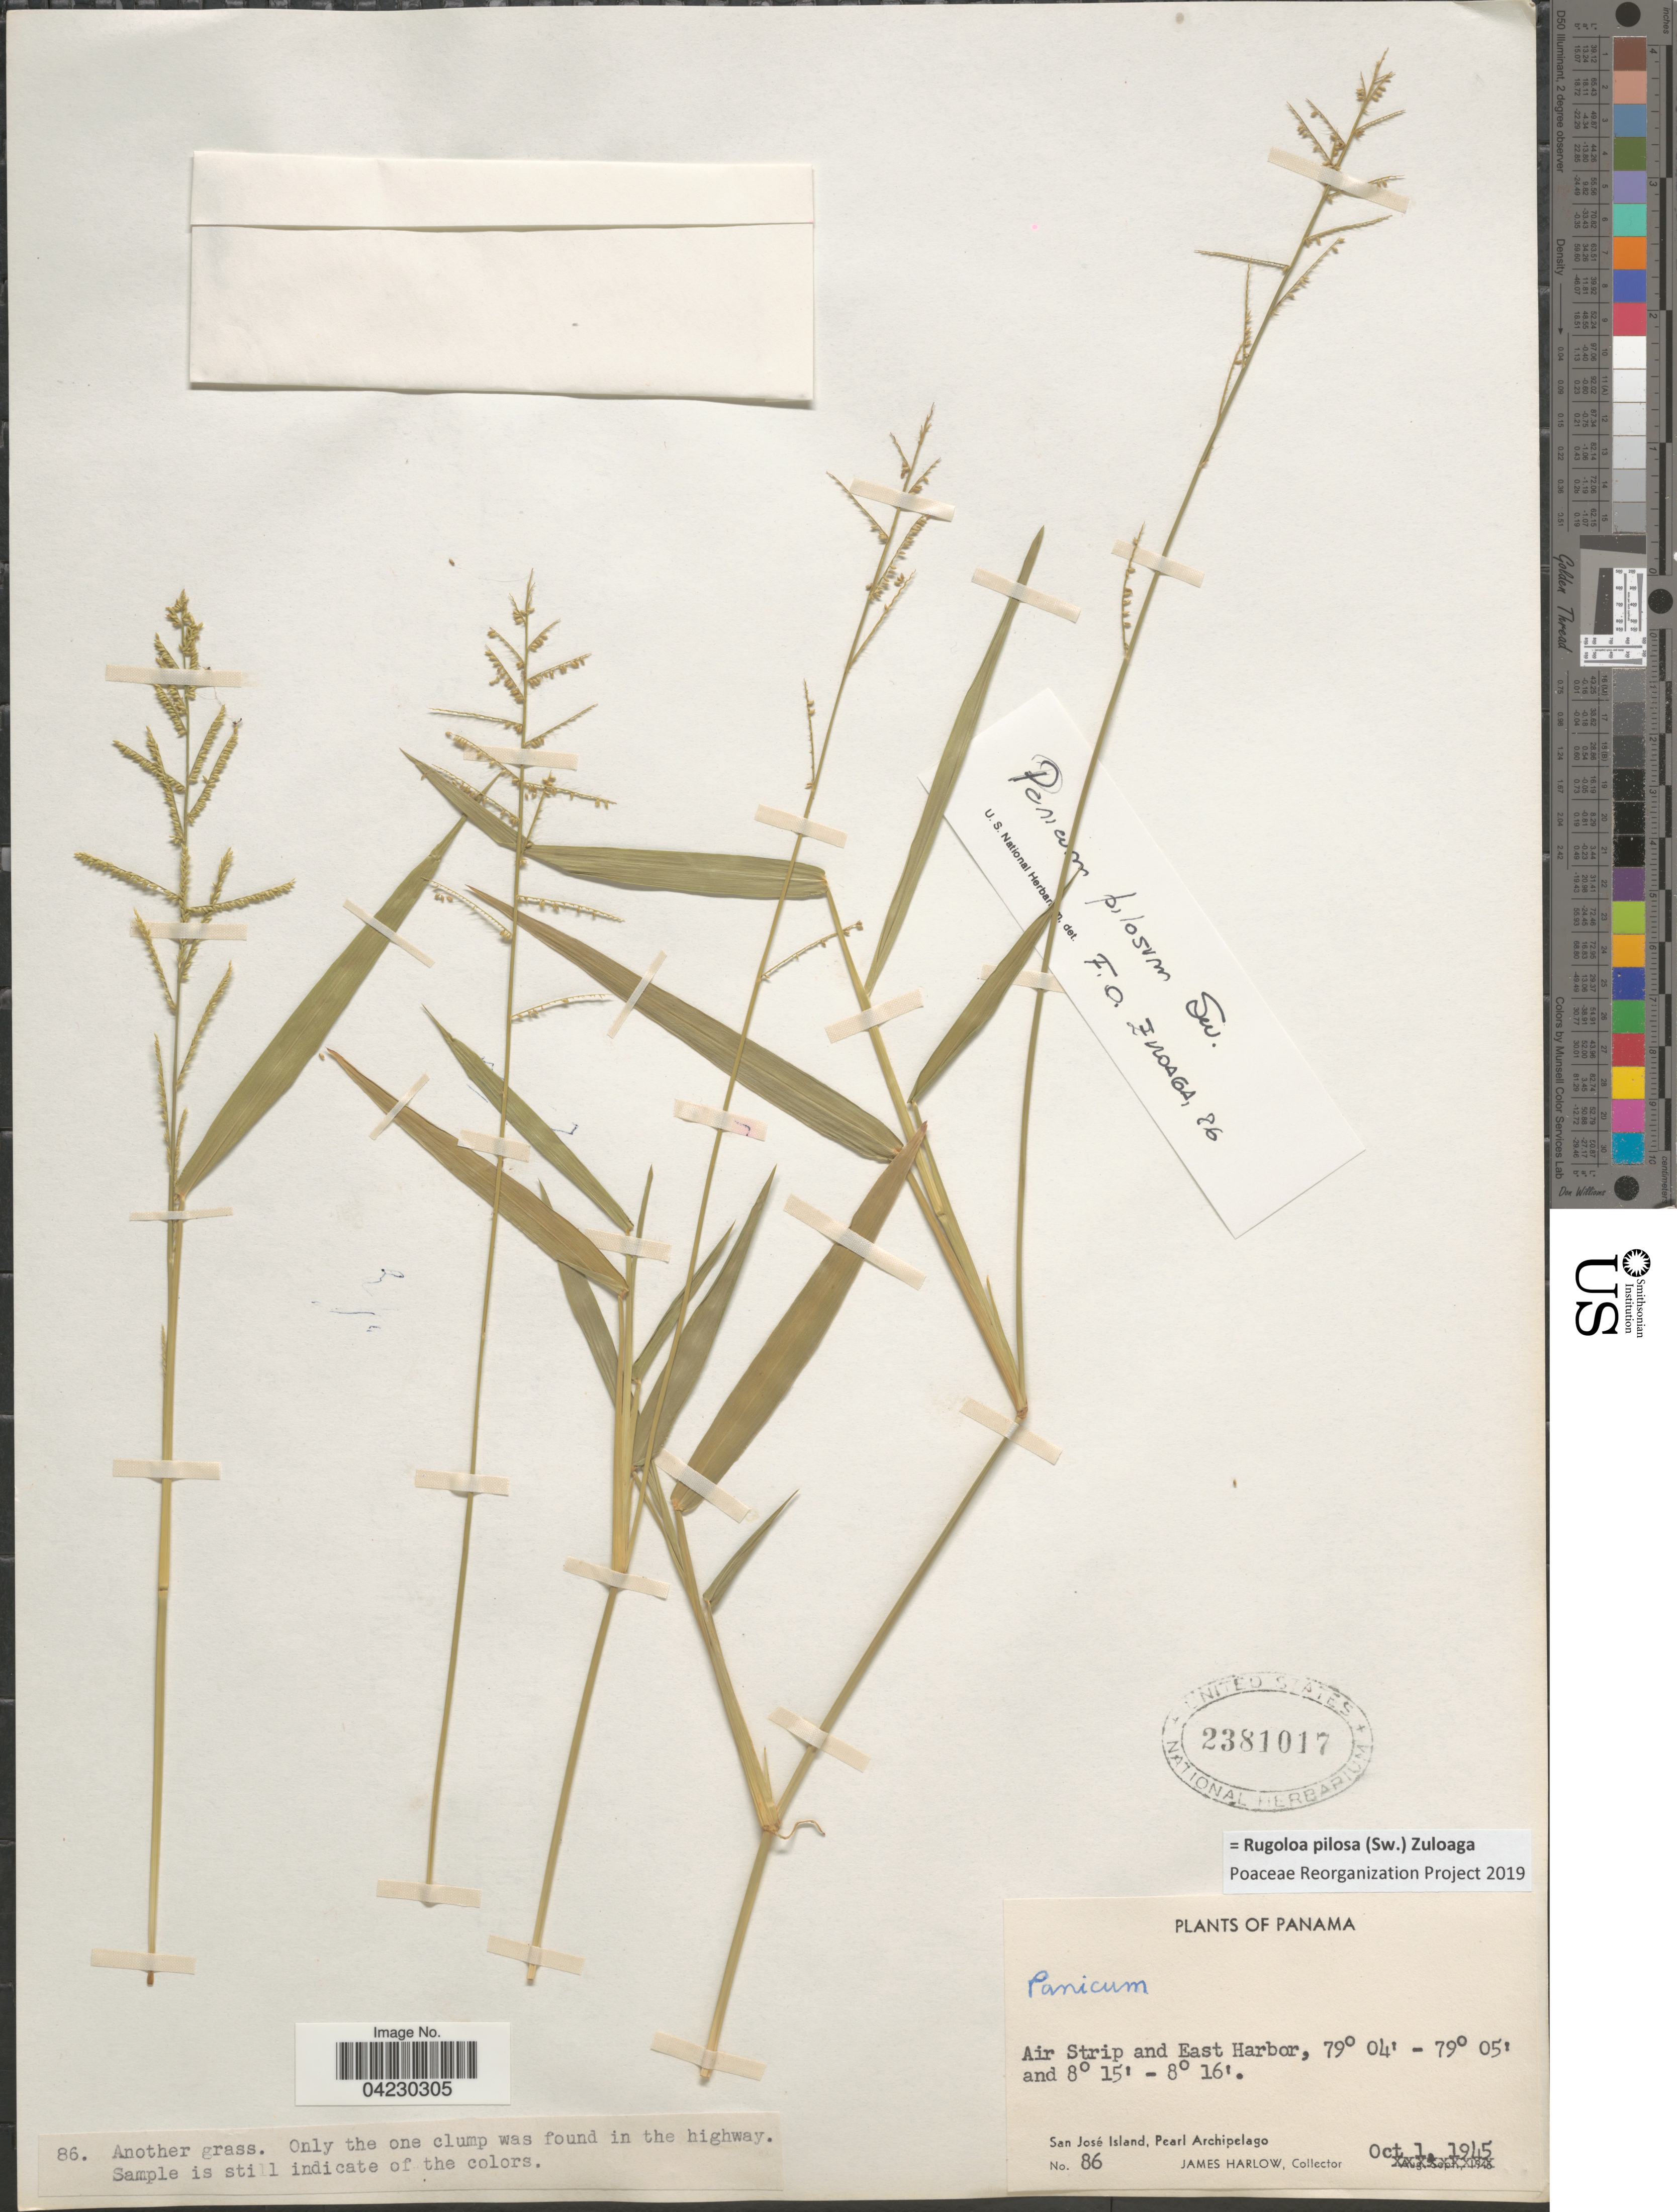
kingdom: Plantae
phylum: Tracheophyta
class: Liliopsida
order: Poales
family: Poaceae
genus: Rugoloa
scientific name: Rugoloa pilosa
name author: (Sw.) Zuloaga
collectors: J. Harlow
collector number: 86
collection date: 1945-10-01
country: Panama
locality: Air Strip and East Harbor, San José Island, Pearl Archipelago.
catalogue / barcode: US 2381017